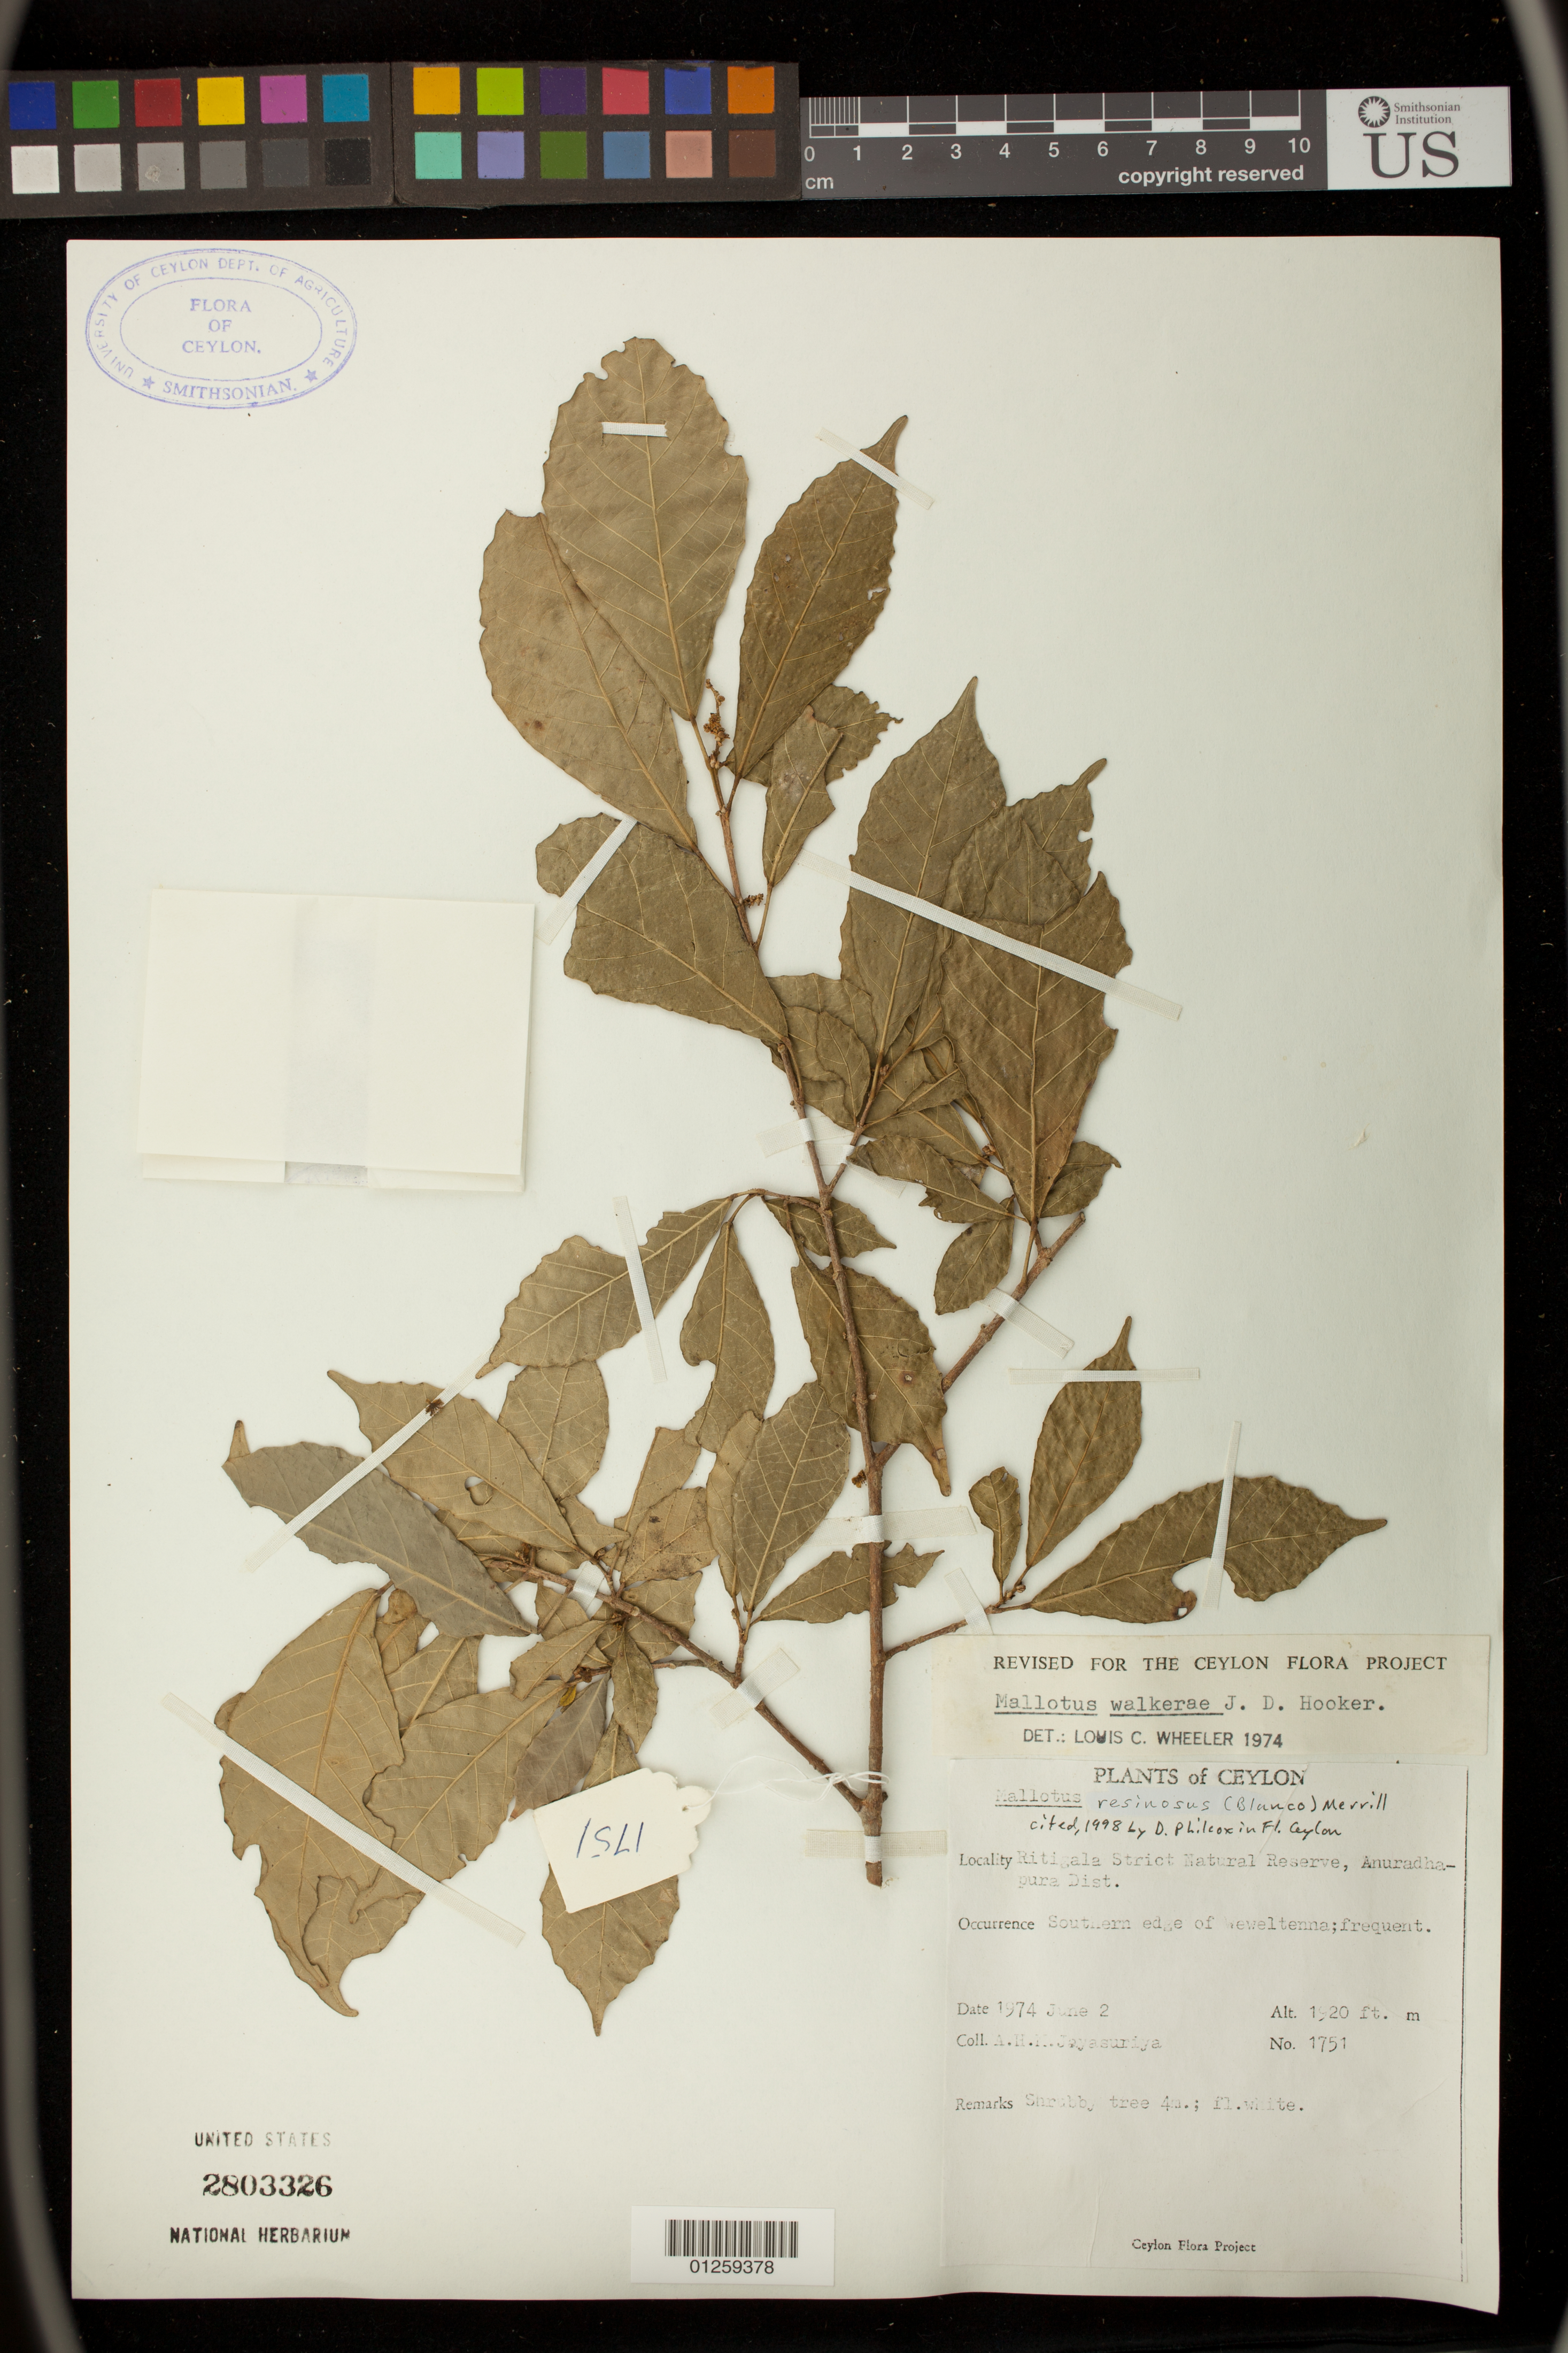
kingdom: Plantae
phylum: Tracheophyta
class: Magnoliopsida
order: Malpighiales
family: Euphorbiaceae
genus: Mallotus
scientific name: Mallotus resinosus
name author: (Blanco) Merr.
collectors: A. H. Jayasuriya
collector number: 1751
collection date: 1974-06-02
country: Sri Lanka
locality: Ritigala Strict Natural Reserve, Anuradhapura District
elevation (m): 585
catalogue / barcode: US 2803326